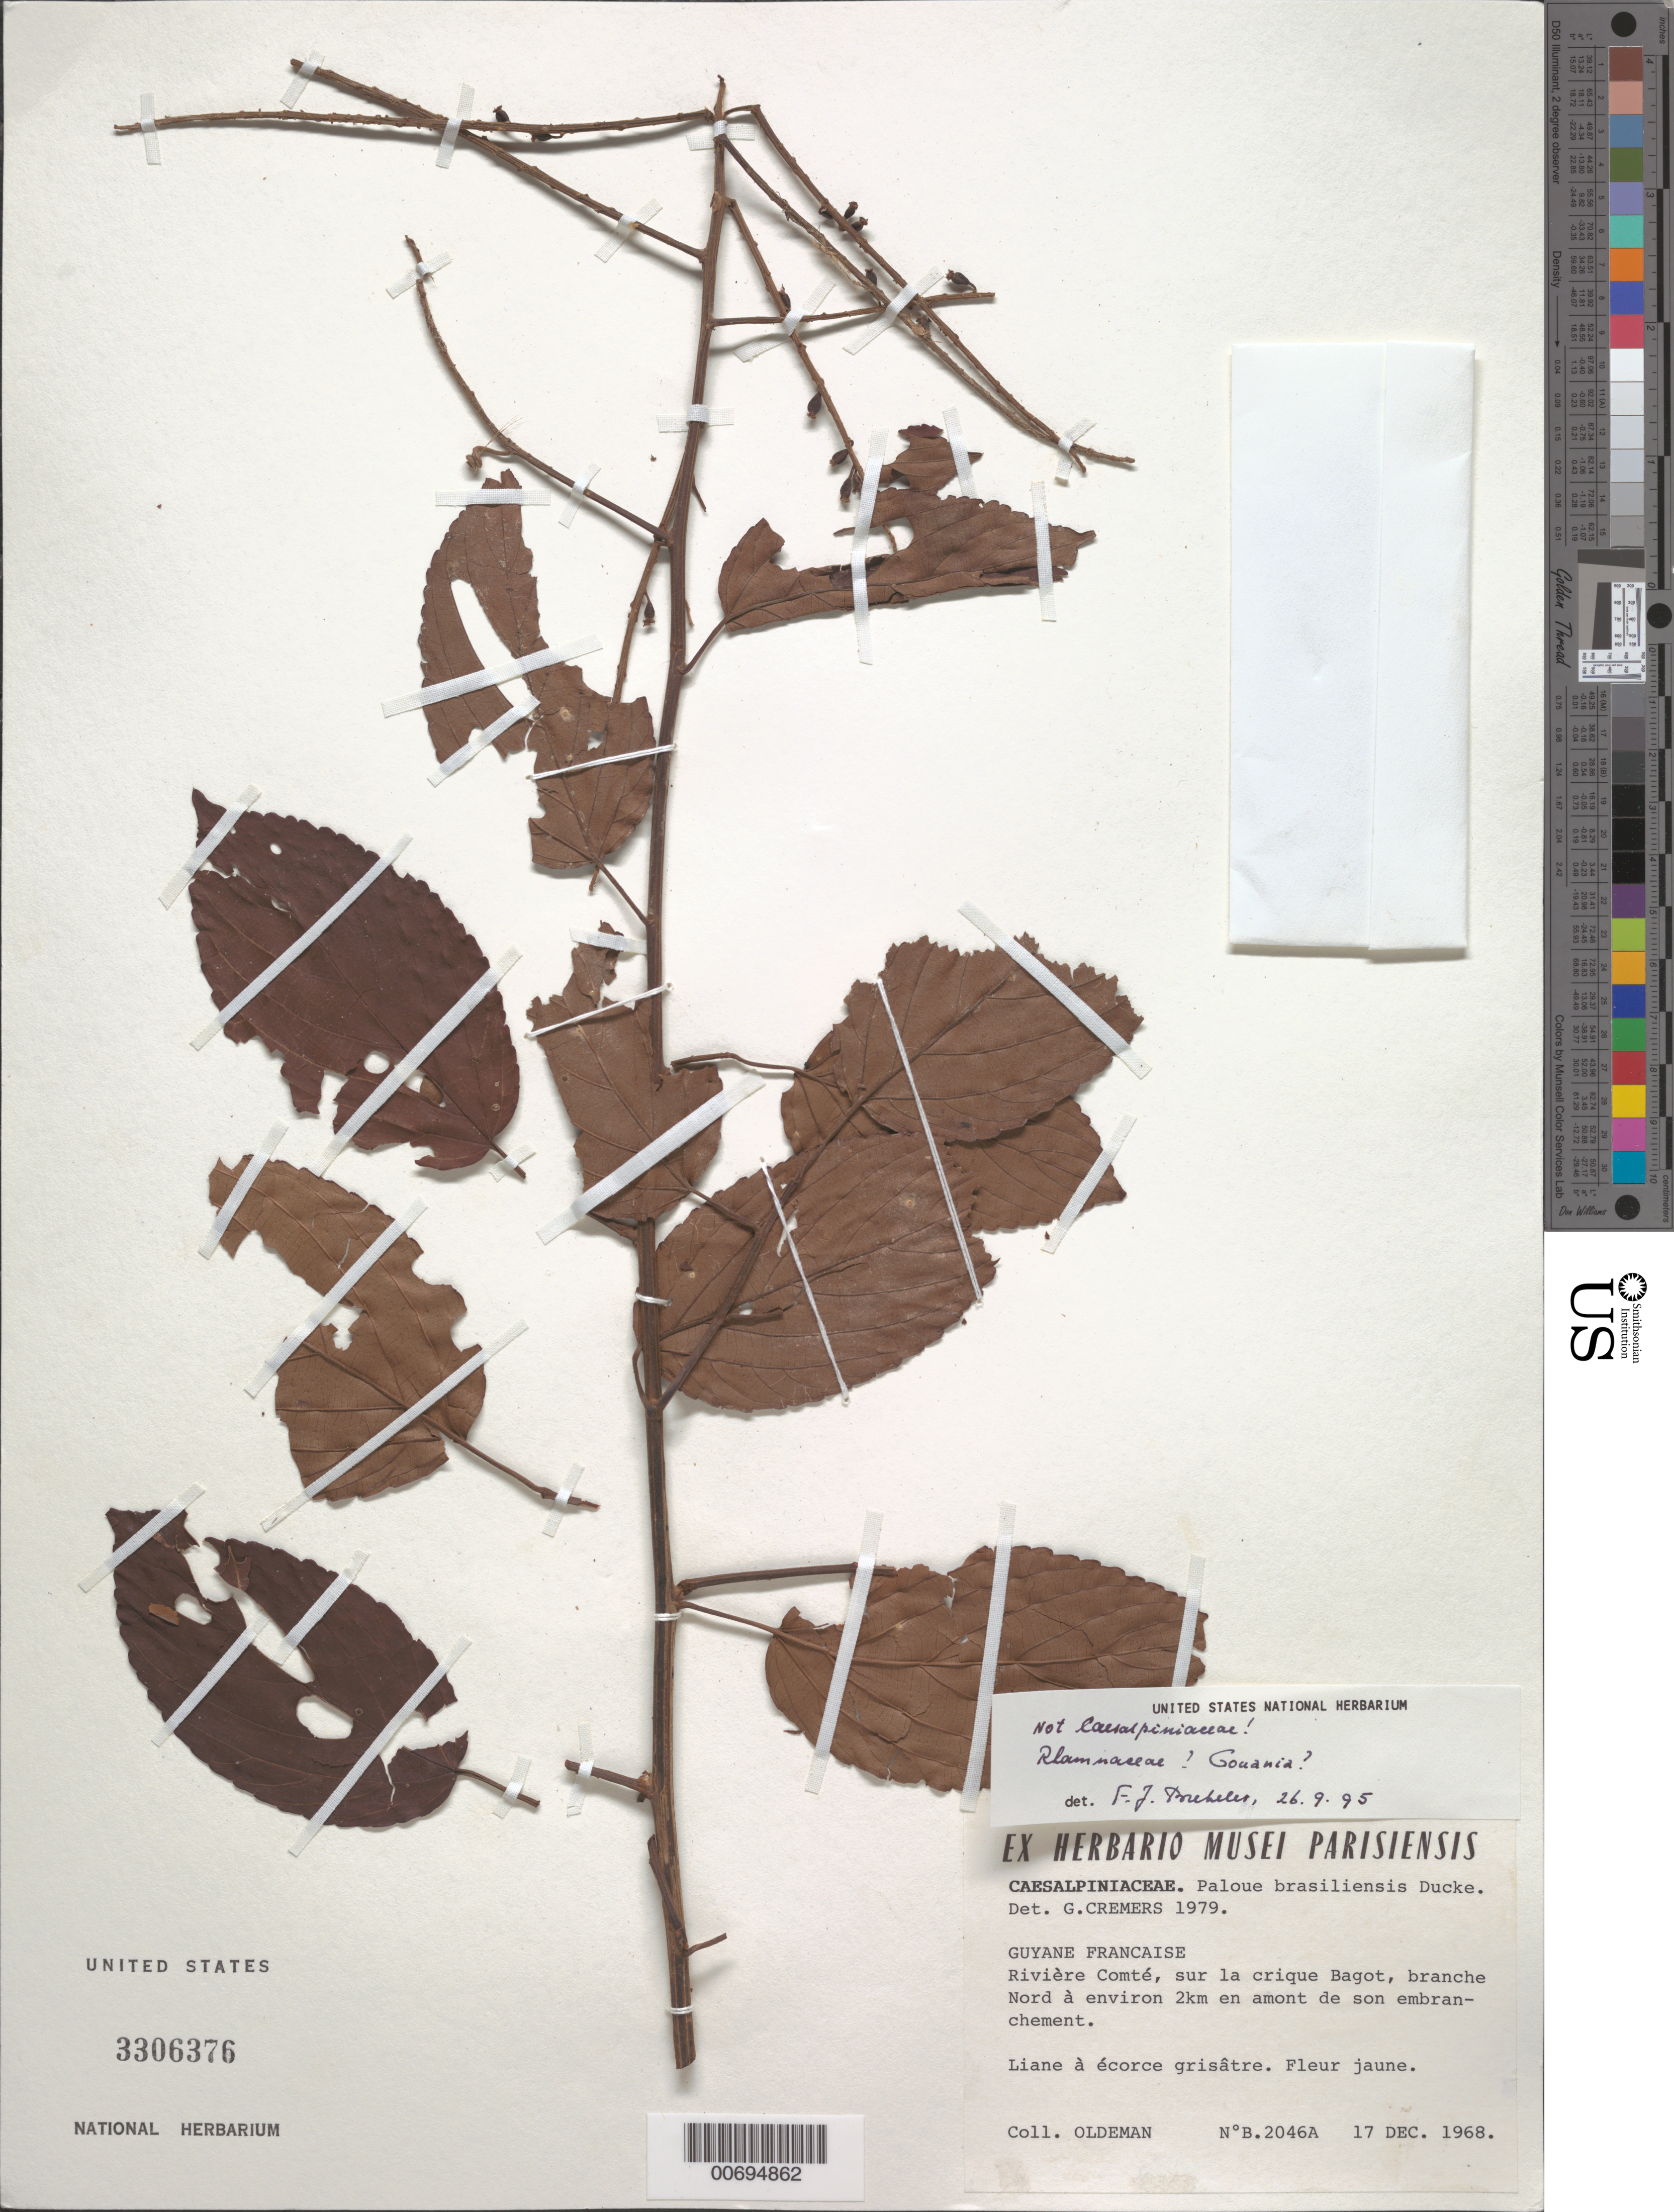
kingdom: Plantae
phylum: Tracheophyta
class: Magnoliopsida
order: Rosales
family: Rhamnaceae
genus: Gouania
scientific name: Gouania sp.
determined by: Brecheler, F. J.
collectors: R. Oldeman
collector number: B 2046 A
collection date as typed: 17-Dec-68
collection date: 1968-12-17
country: French Guiana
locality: Crique Bagot, Comté R.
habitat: Along creek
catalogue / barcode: US 3306376